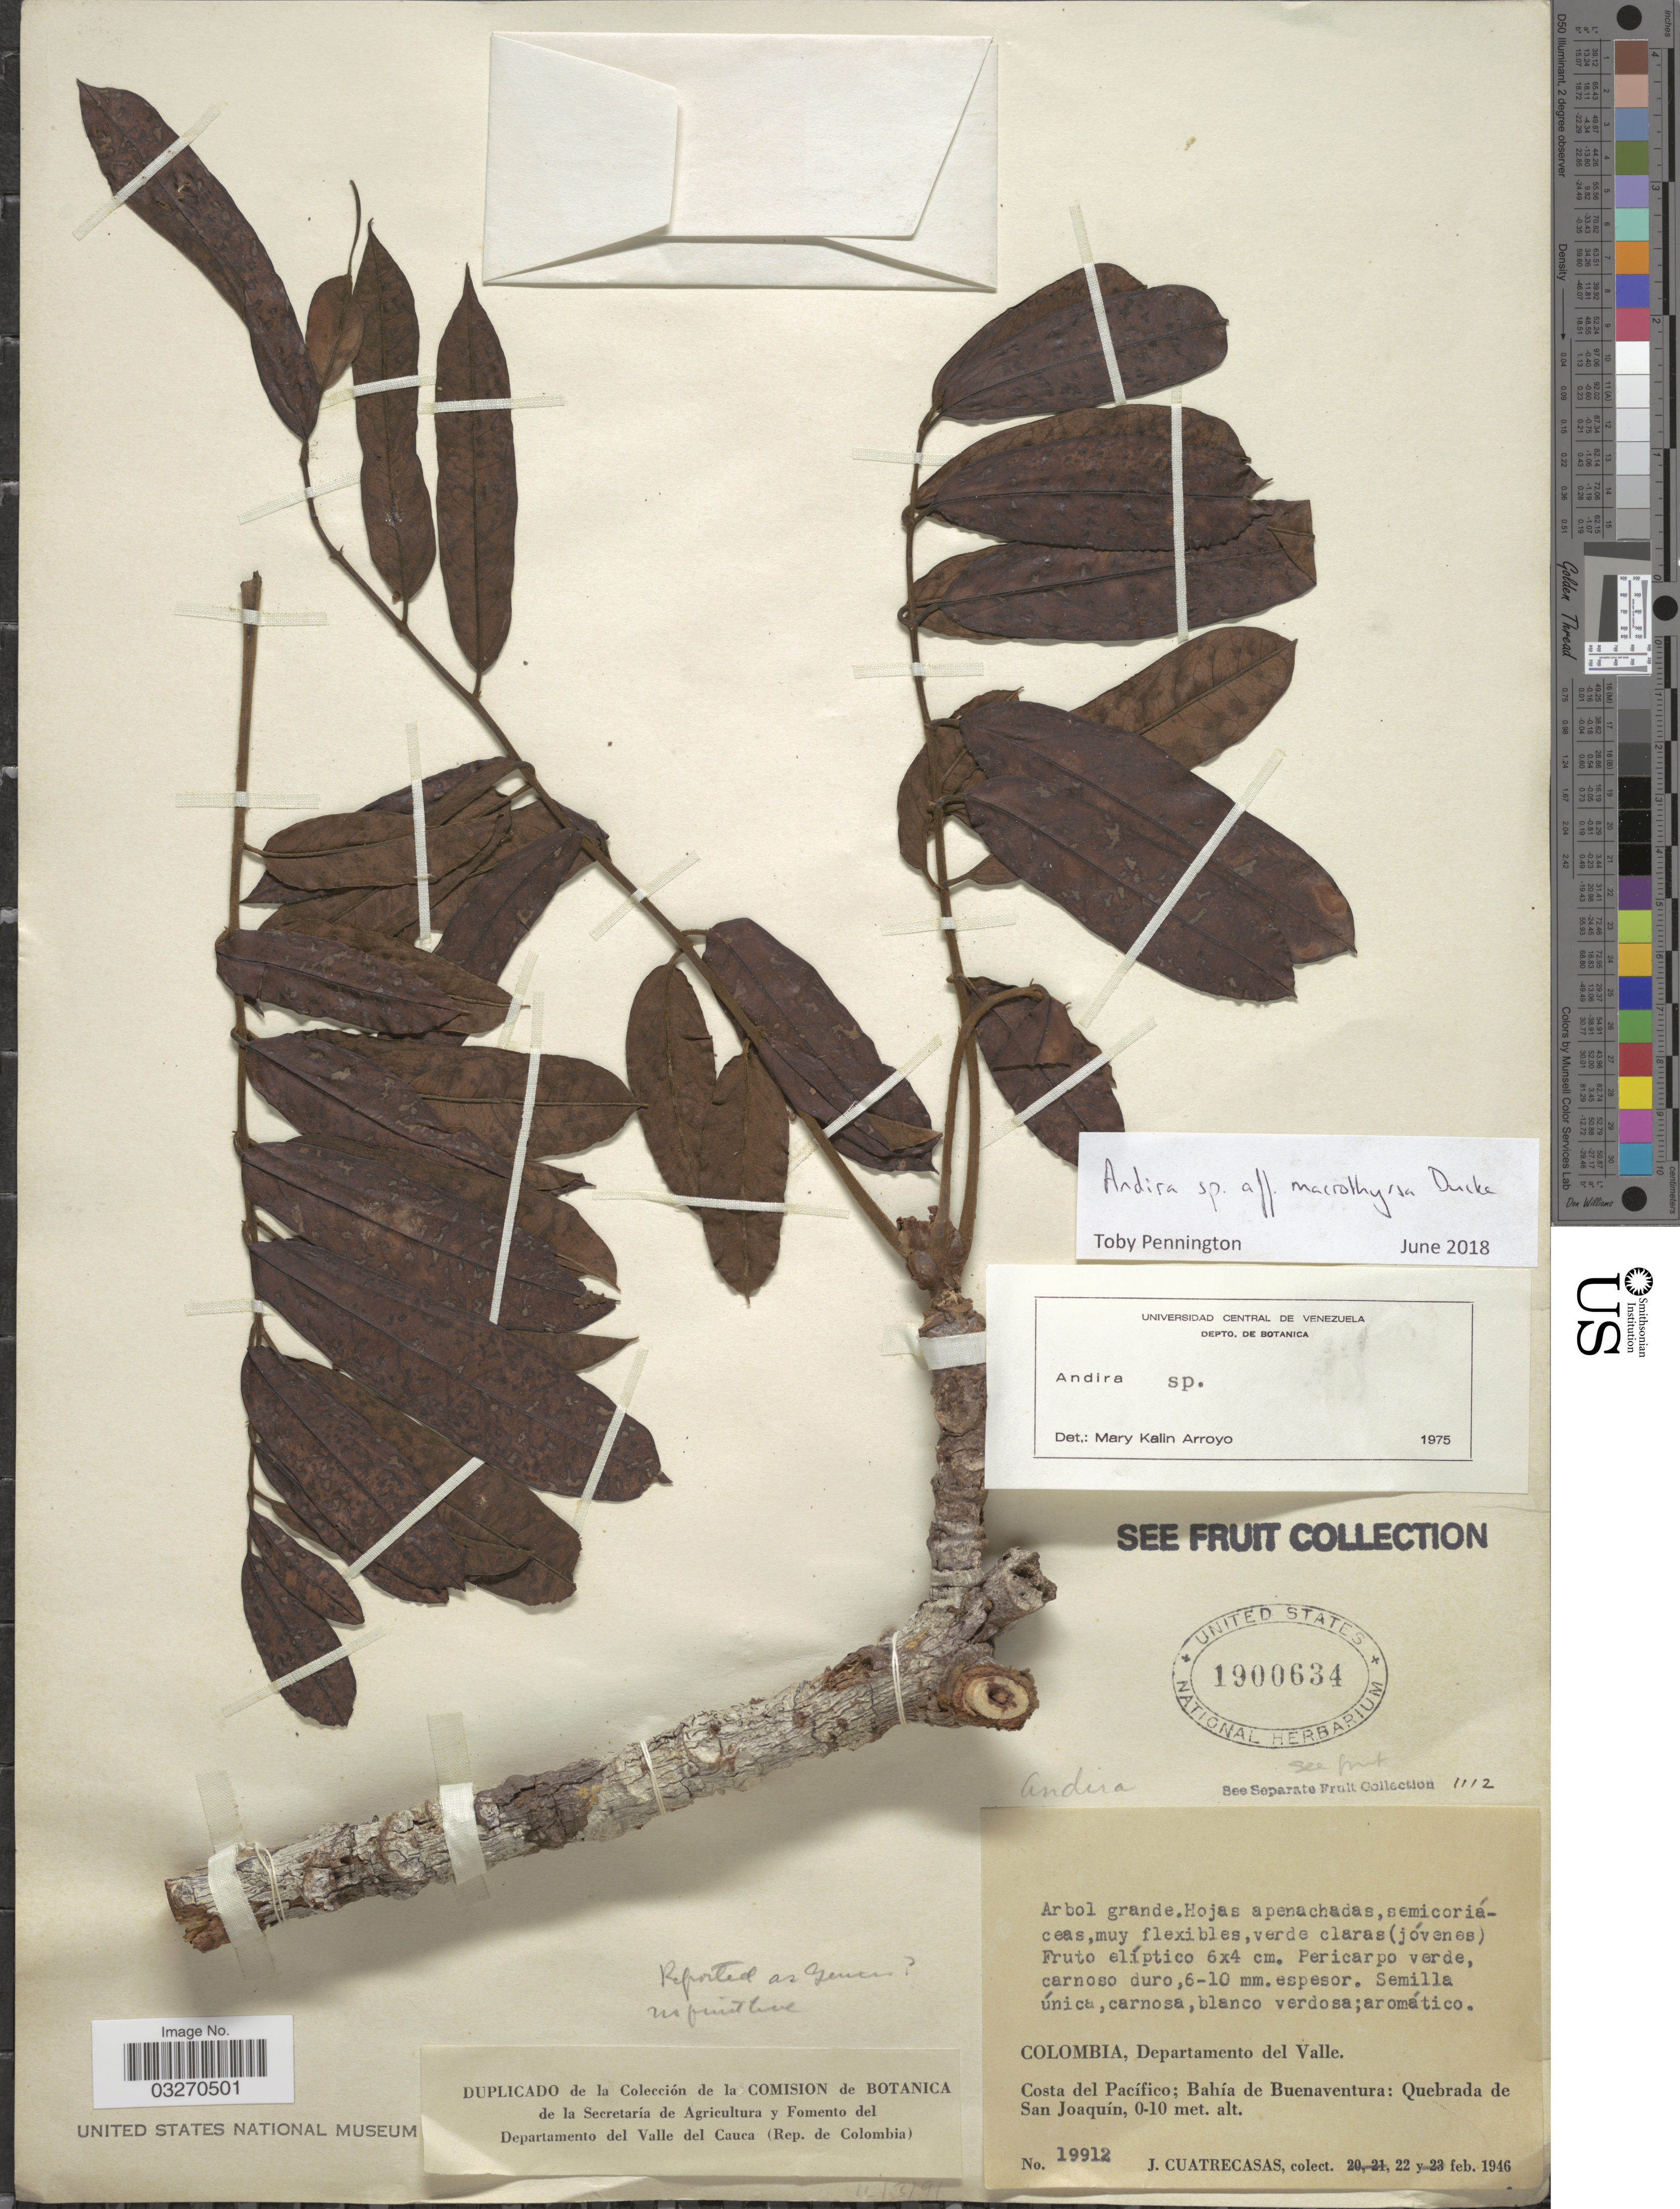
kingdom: Plantae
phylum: Tracheophyta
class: Magnoliopsida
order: Fabales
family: Fabaceae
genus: Andira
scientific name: Andira sp.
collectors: J. Cuatrecasas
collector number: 19912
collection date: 1946-02-22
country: Colombia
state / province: Valle del Cauca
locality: Costa del Pacífico; Bahía de Buenaventura: Quebrada de San Joaquín.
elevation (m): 0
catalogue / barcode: US 1900634